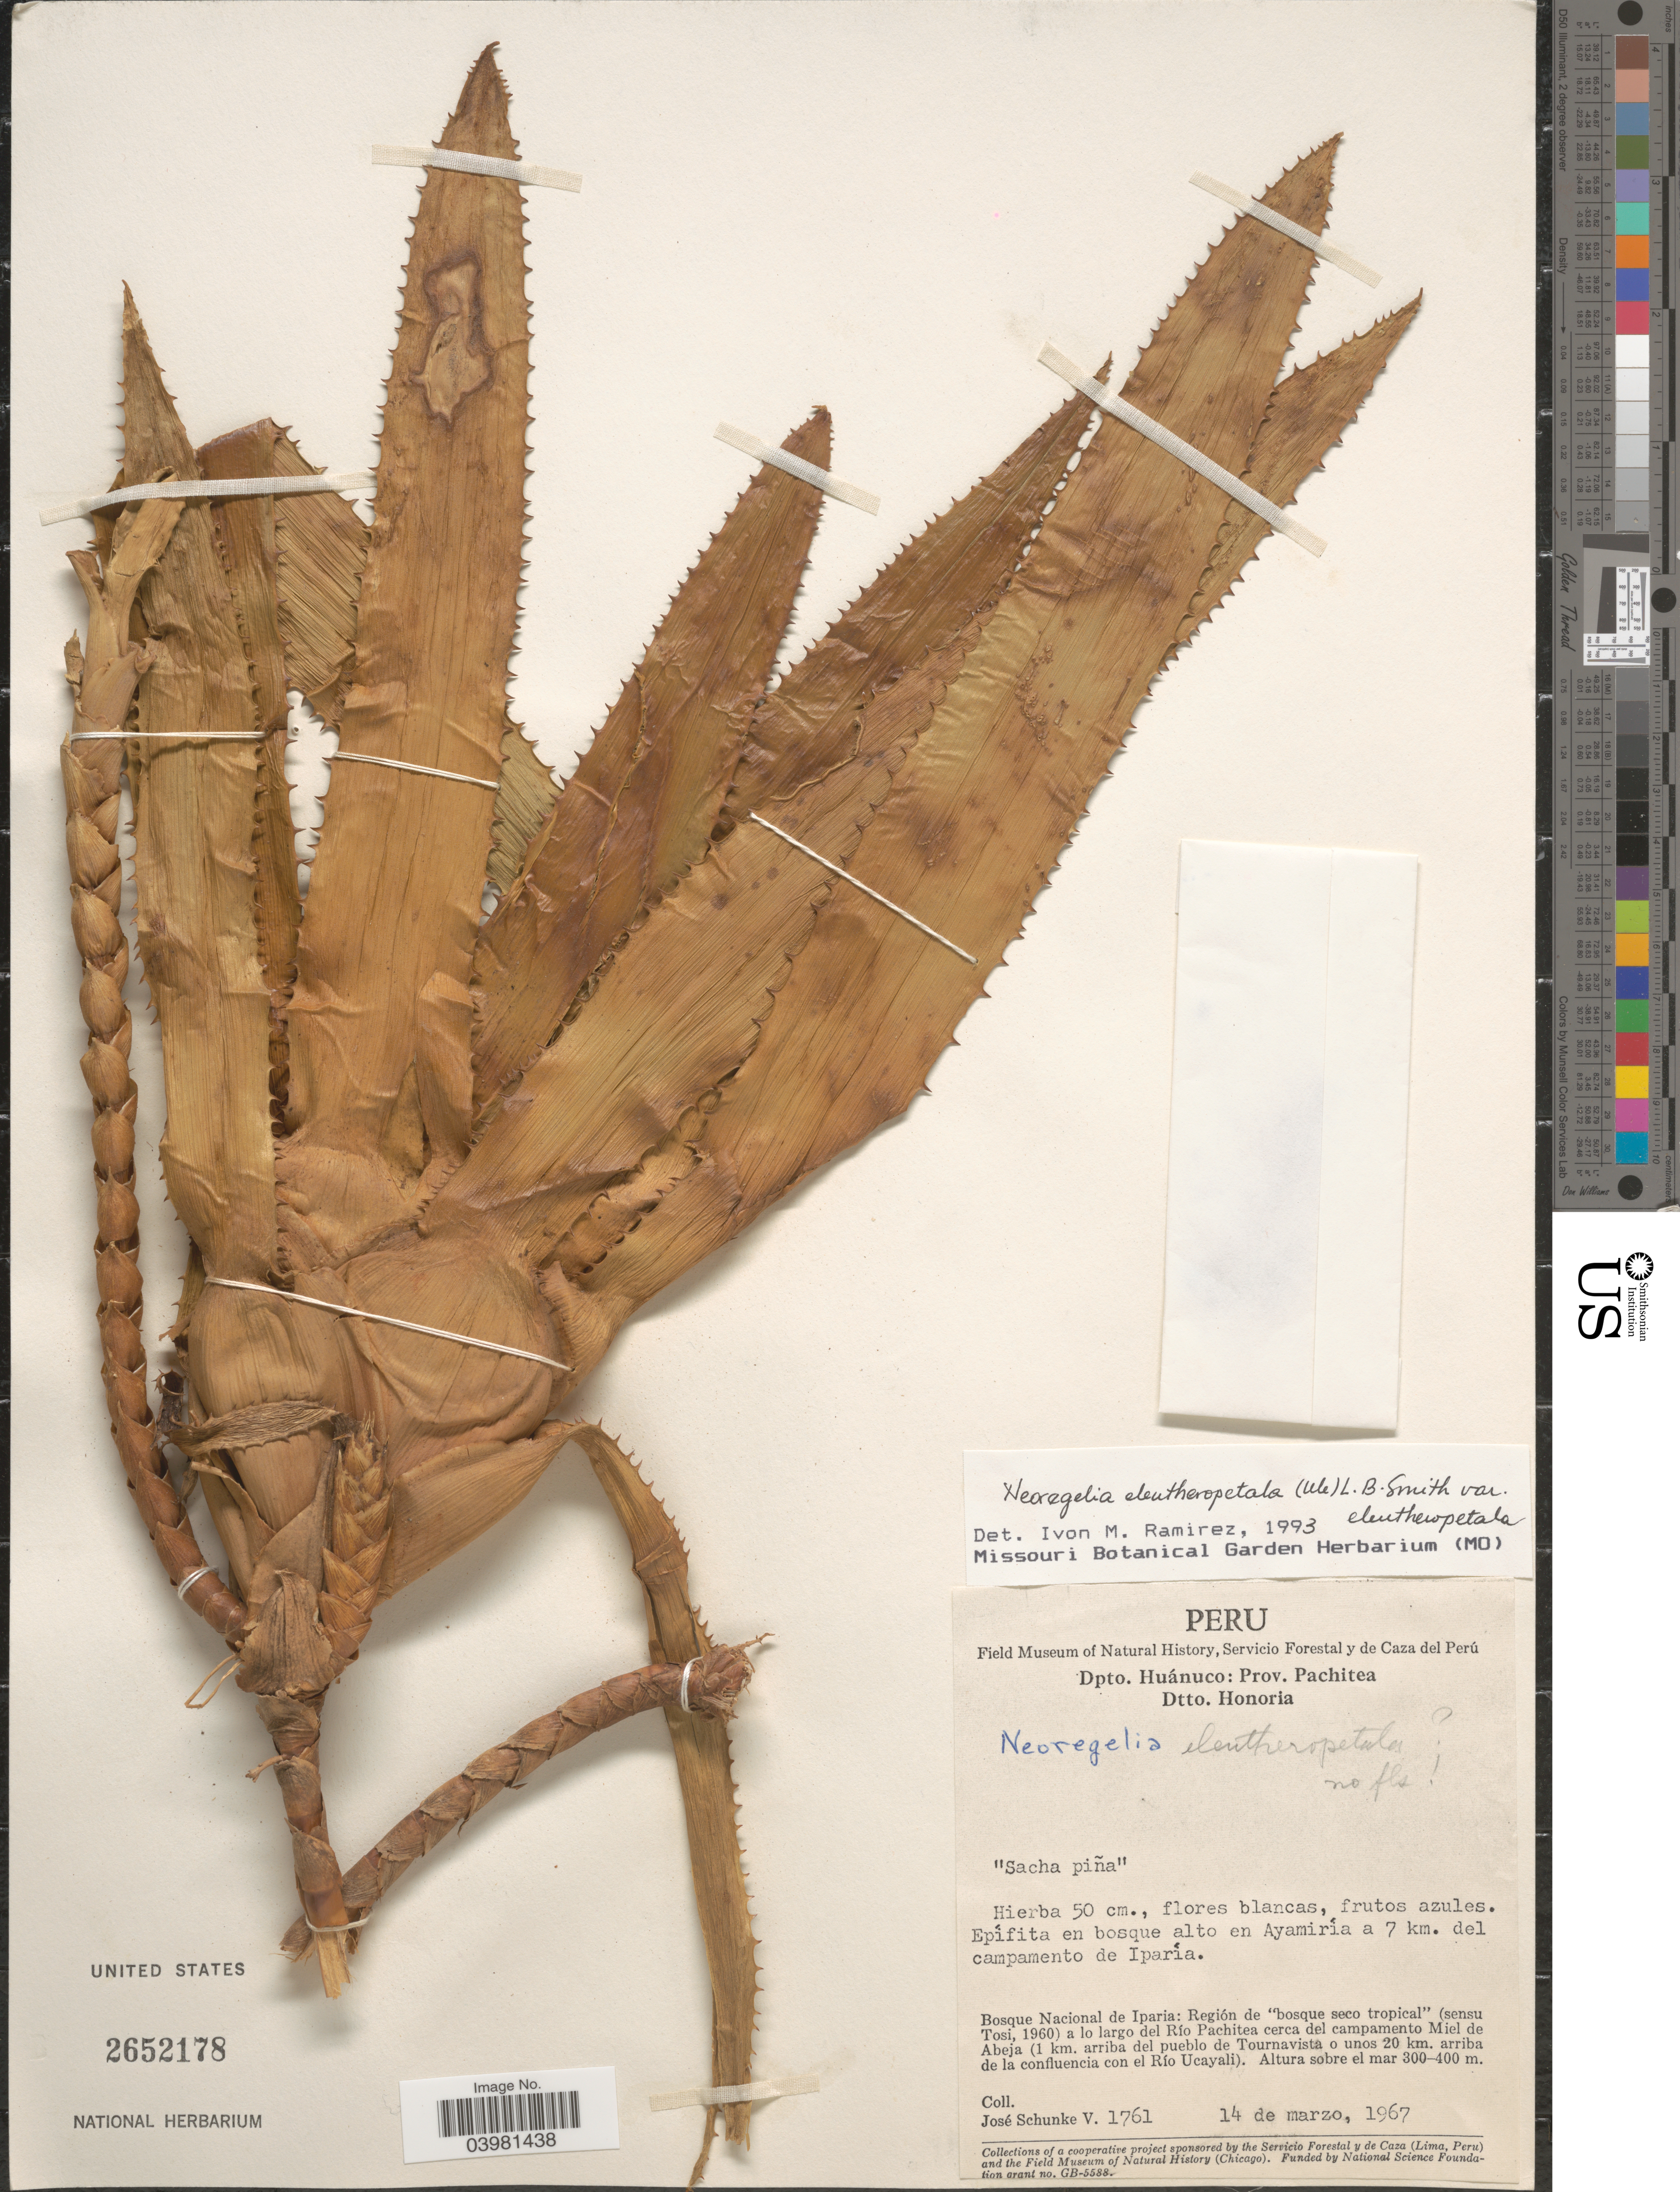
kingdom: Plantae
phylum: Tracheophyta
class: Liliopsida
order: Poales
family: Bromeliaceae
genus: Neoregelia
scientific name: Neoregelia eleutheropetala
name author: (Ule) L.B. Sm.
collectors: J. Schunke Vigo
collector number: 1761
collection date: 1967-03-14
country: Peru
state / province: Huánuco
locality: Dpto. Huánuco: Prov. Pachitea. Dtto. Honoria. Epífita en bosque alto en Ayamiría a 7 km. del campamento de Iparía. Bosque Nacional de Iparia: Región de "bosque seco tropical" (sensu Tosi, 1960) a lo largo del Río Pachitea cerca del campamento Miel de Abeja (1 km. arriba del pueblo de Tournavista o unos 20 km. arriba de la confluencia con el Río Ucayali).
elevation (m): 300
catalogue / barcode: US 2652178